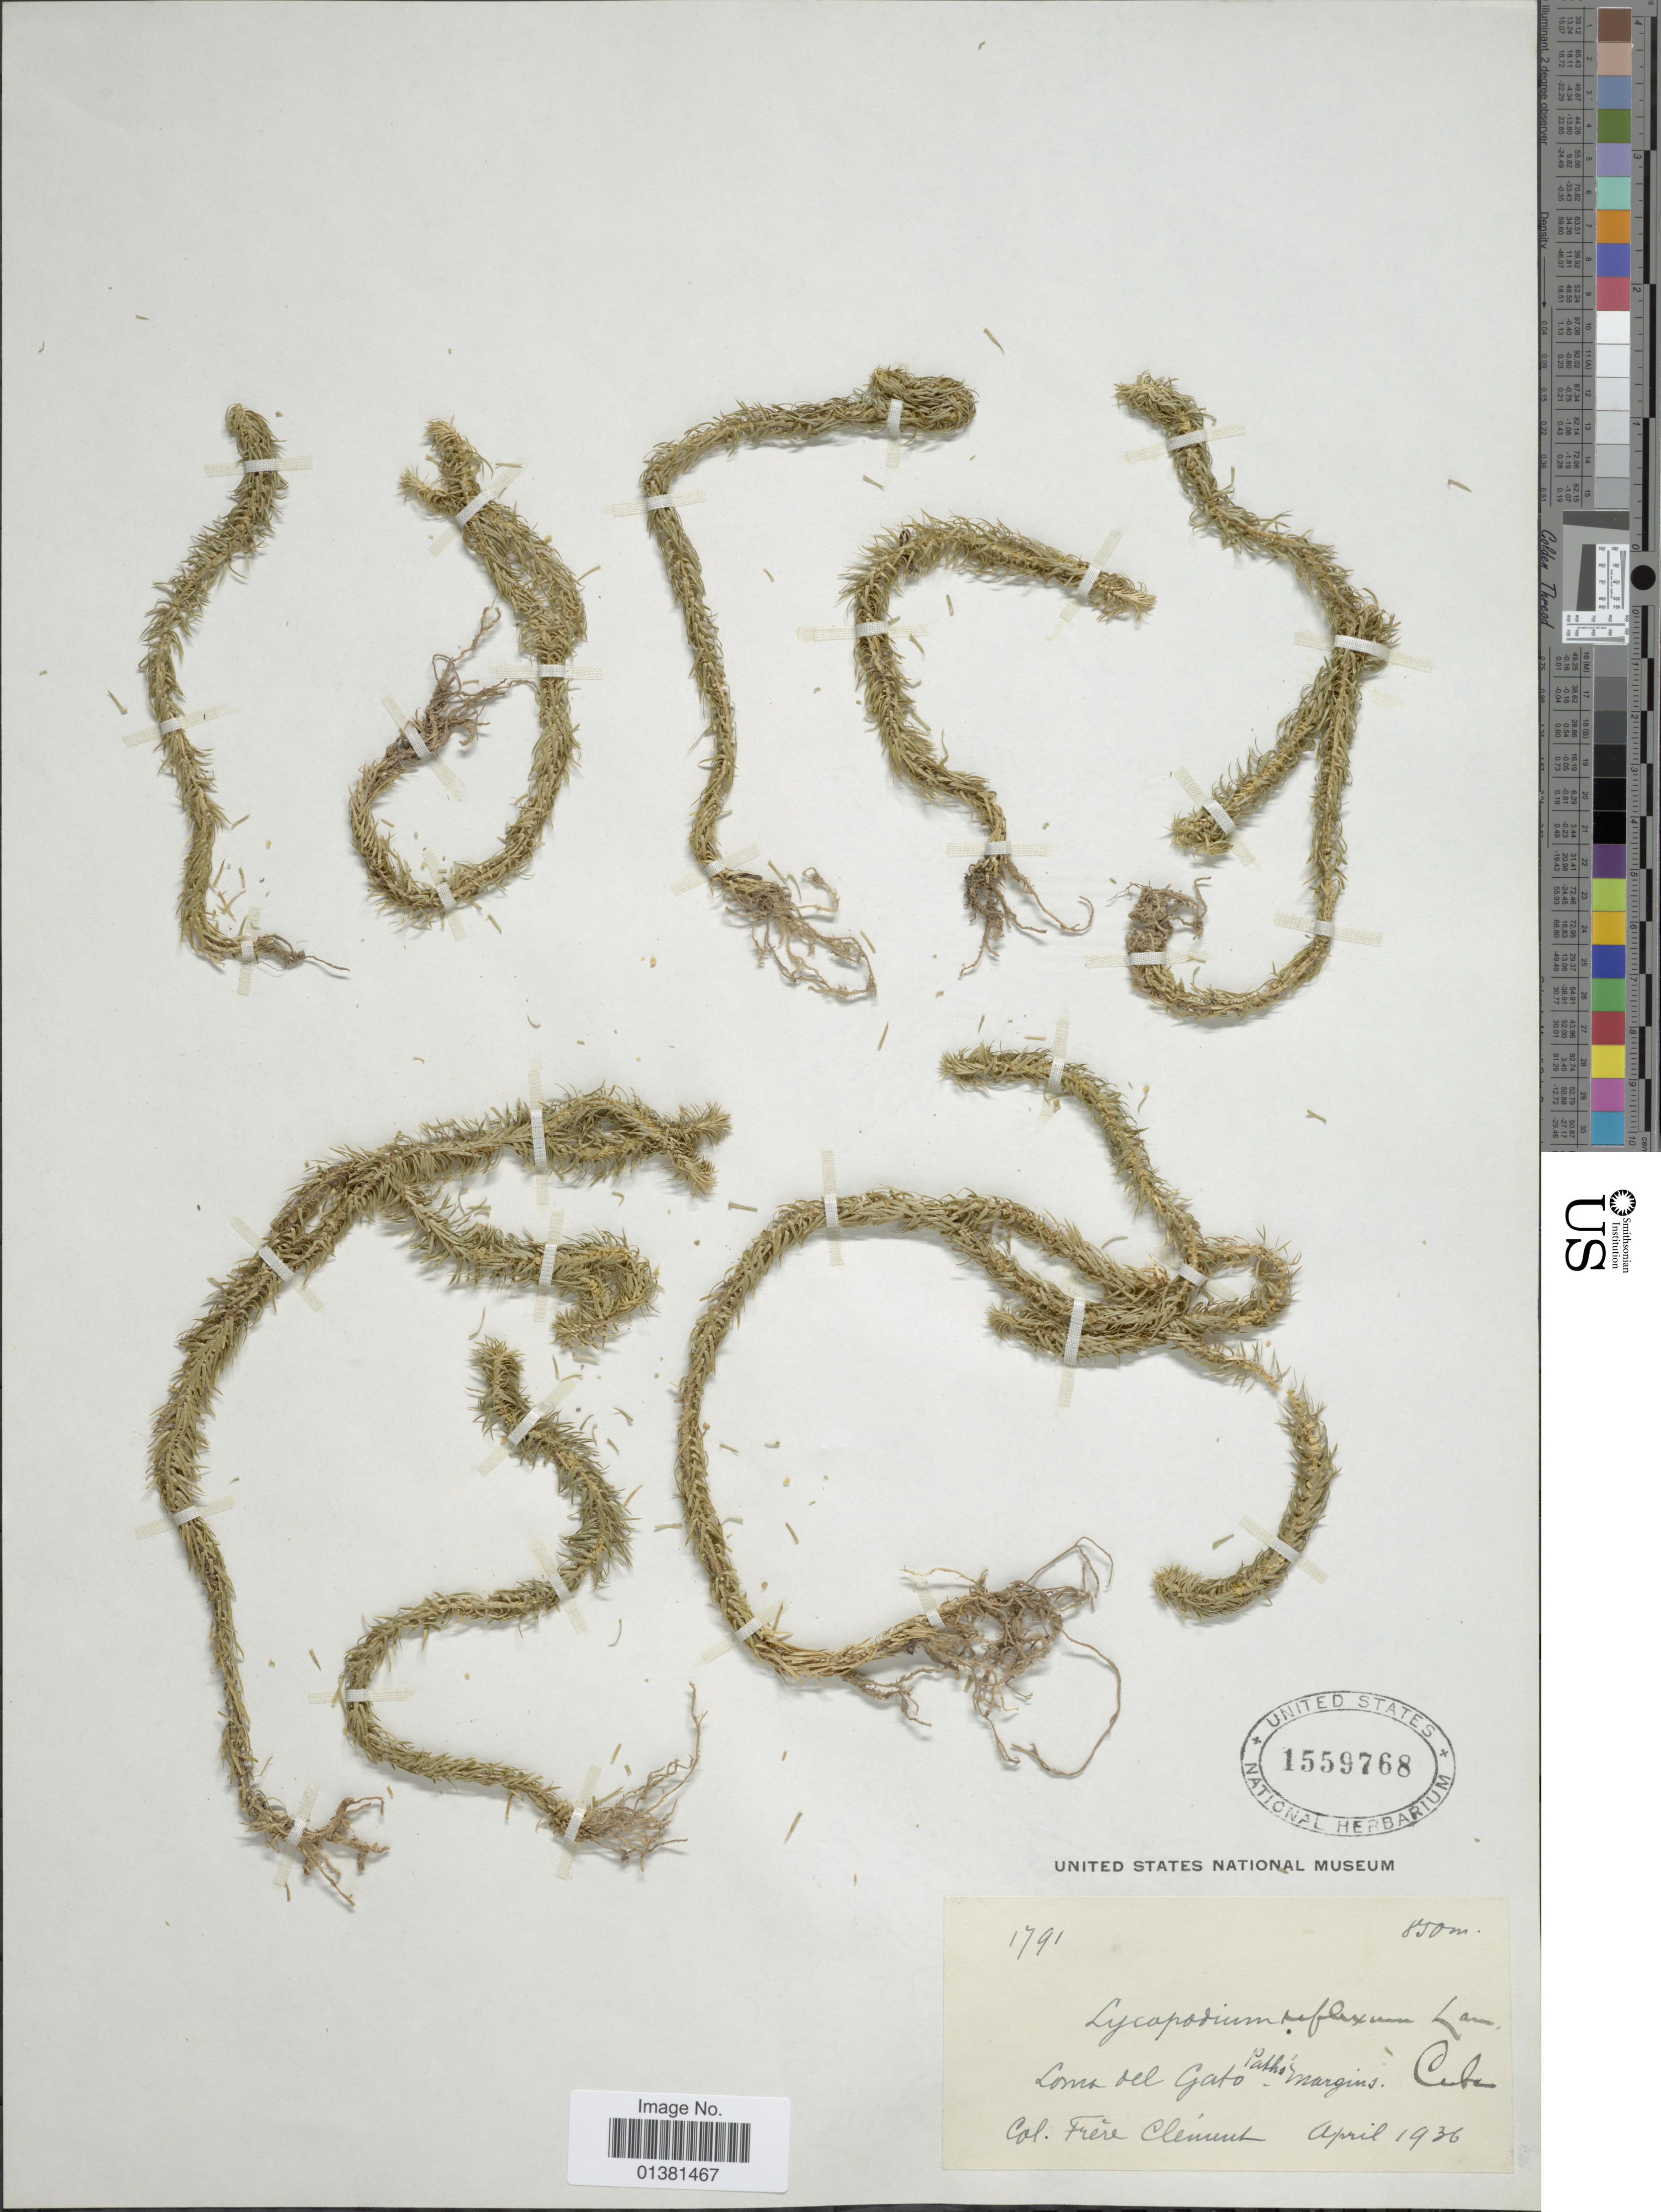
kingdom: Plantae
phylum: Tracheophyta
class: Lycopodiopsida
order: Lycopodiales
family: Lycopodiaceae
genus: Phlegmariurus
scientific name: Phlegmariurus reflexus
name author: (Lam.) B. Øllg.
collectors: -. Clement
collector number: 1791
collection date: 1936-04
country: Cuba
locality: Loma del Gato, Patho margins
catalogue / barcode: US 1559768